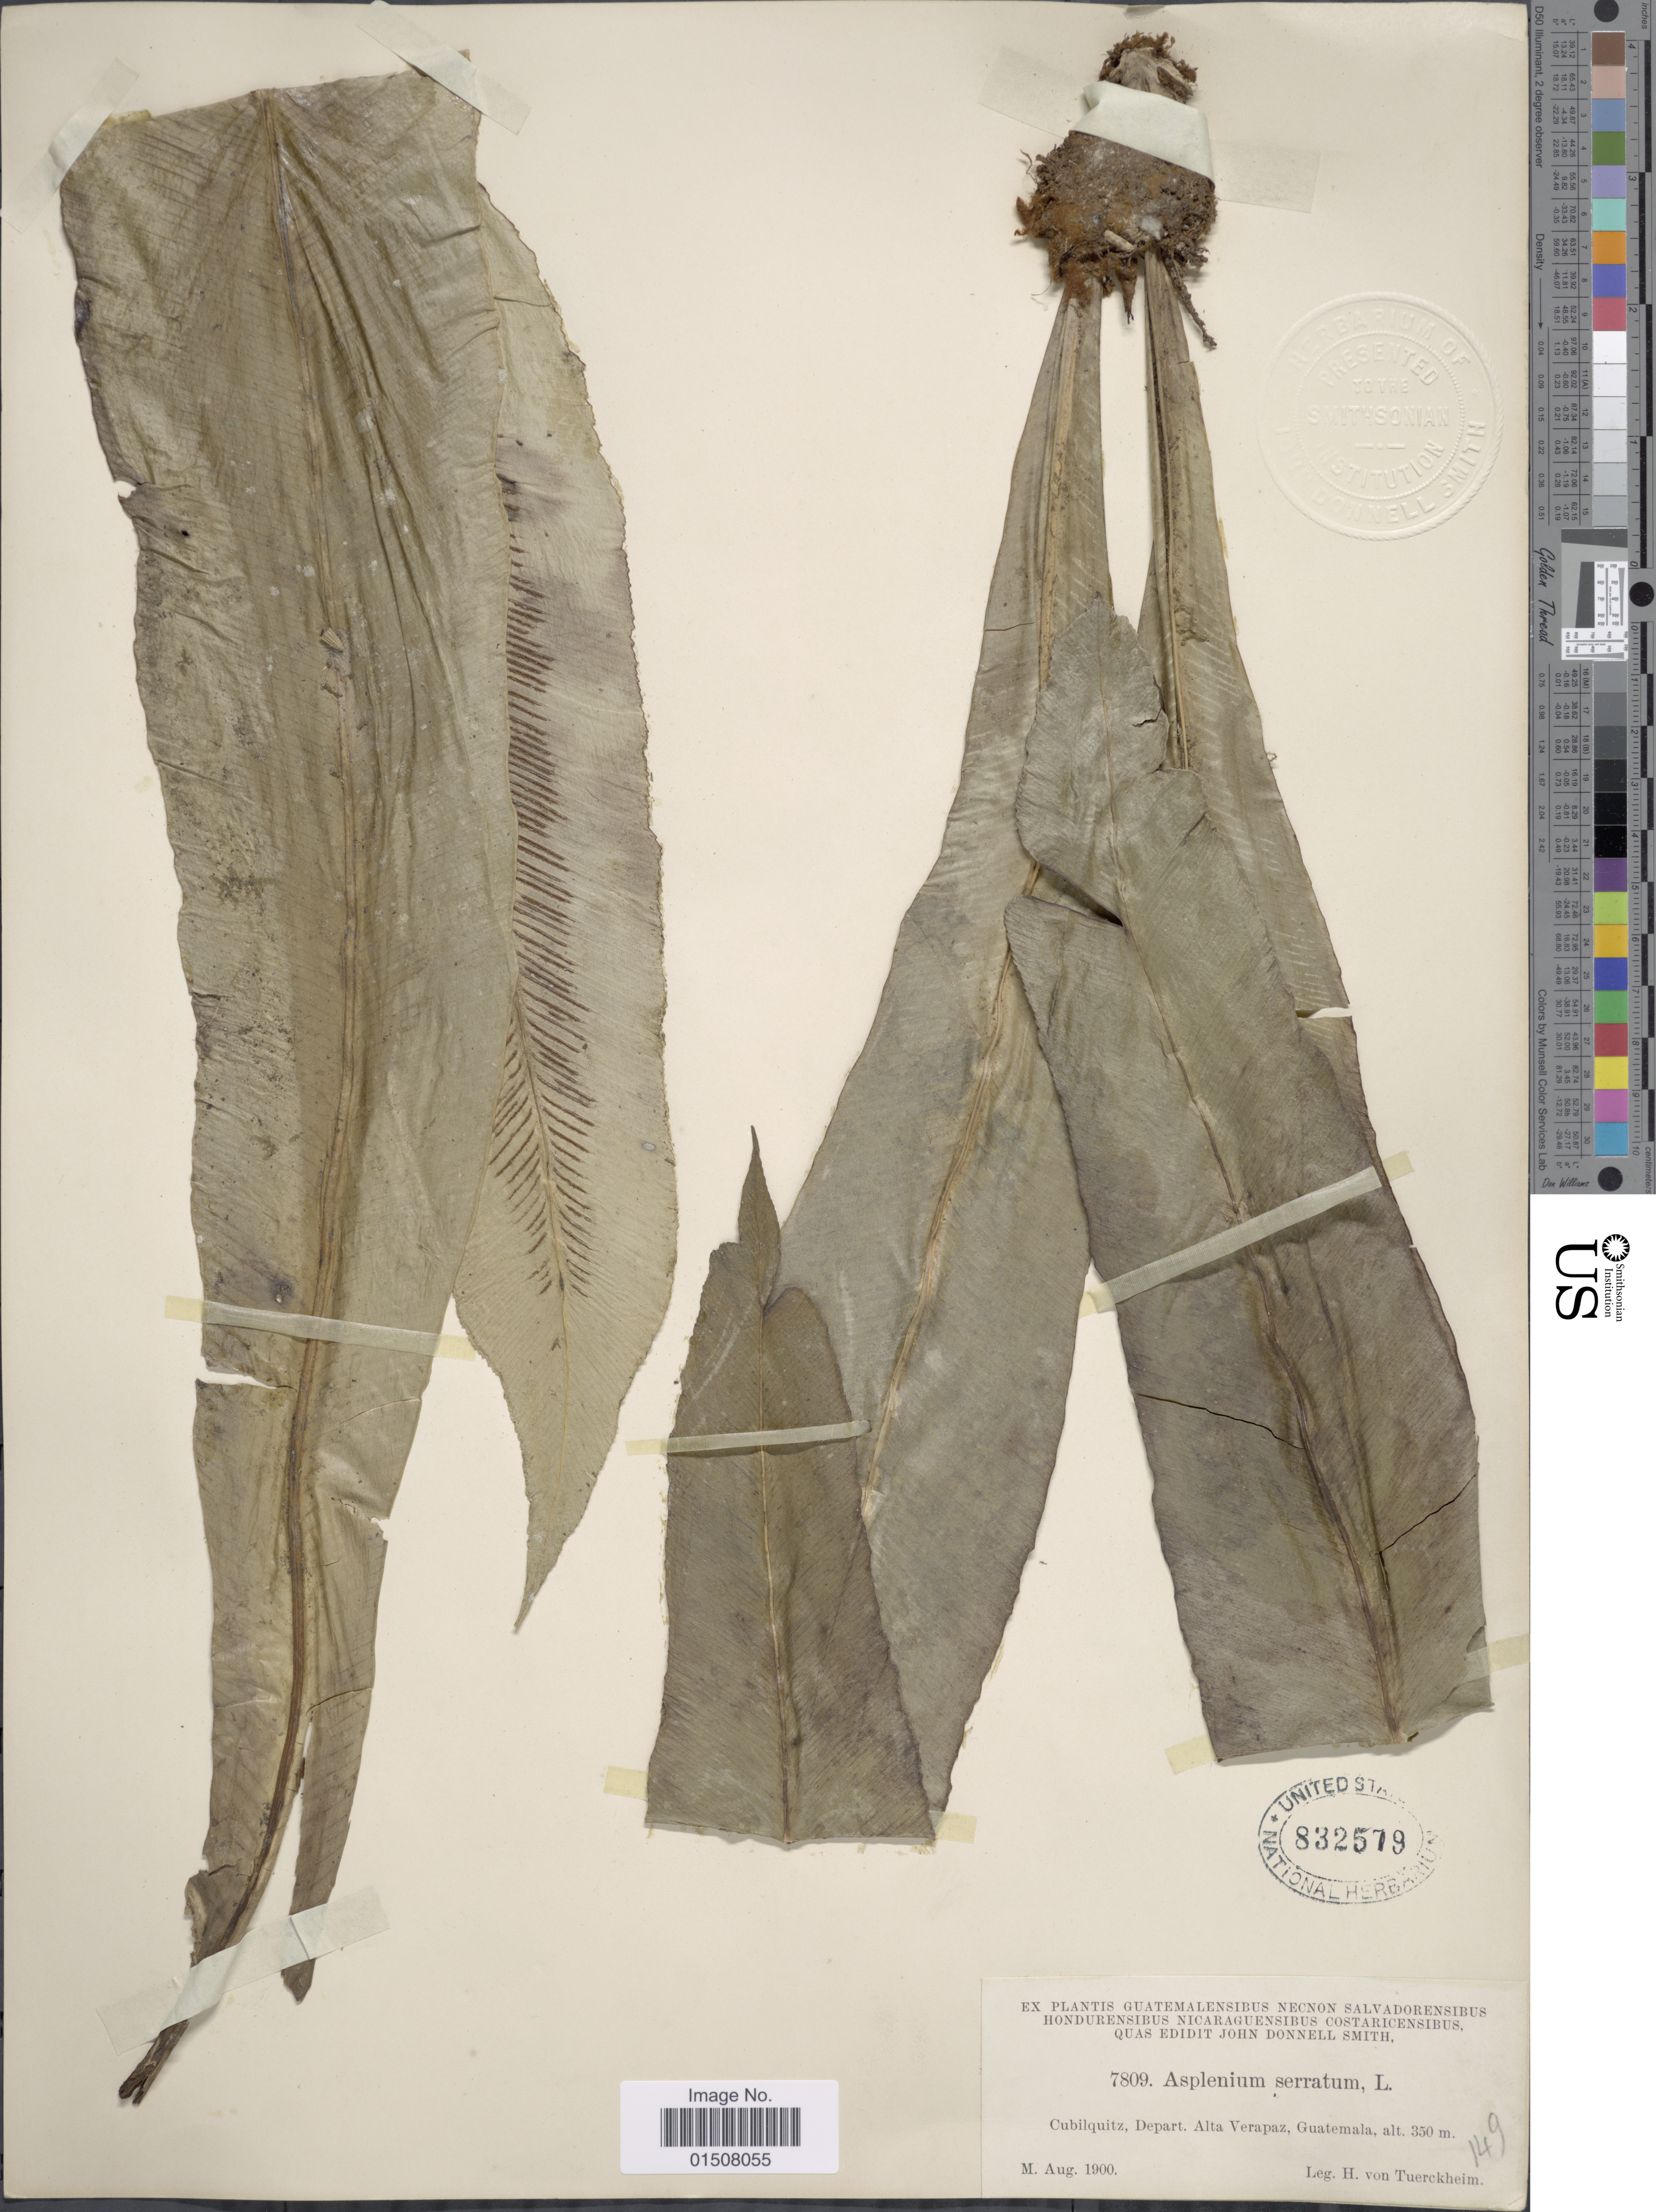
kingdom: Plantae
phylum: Tracheophyta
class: Polypodiopsida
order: Polypodiales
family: Aspleniaceae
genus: Asplenium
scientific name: Asplenium serratum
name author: L.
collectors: H. von Türckheim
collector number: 7809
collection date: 1900-08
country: Guatemala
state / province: Alta Verapaz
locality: Cubilquitz, Depart. Alta Verapaz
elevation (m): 350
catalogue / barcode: US 832579